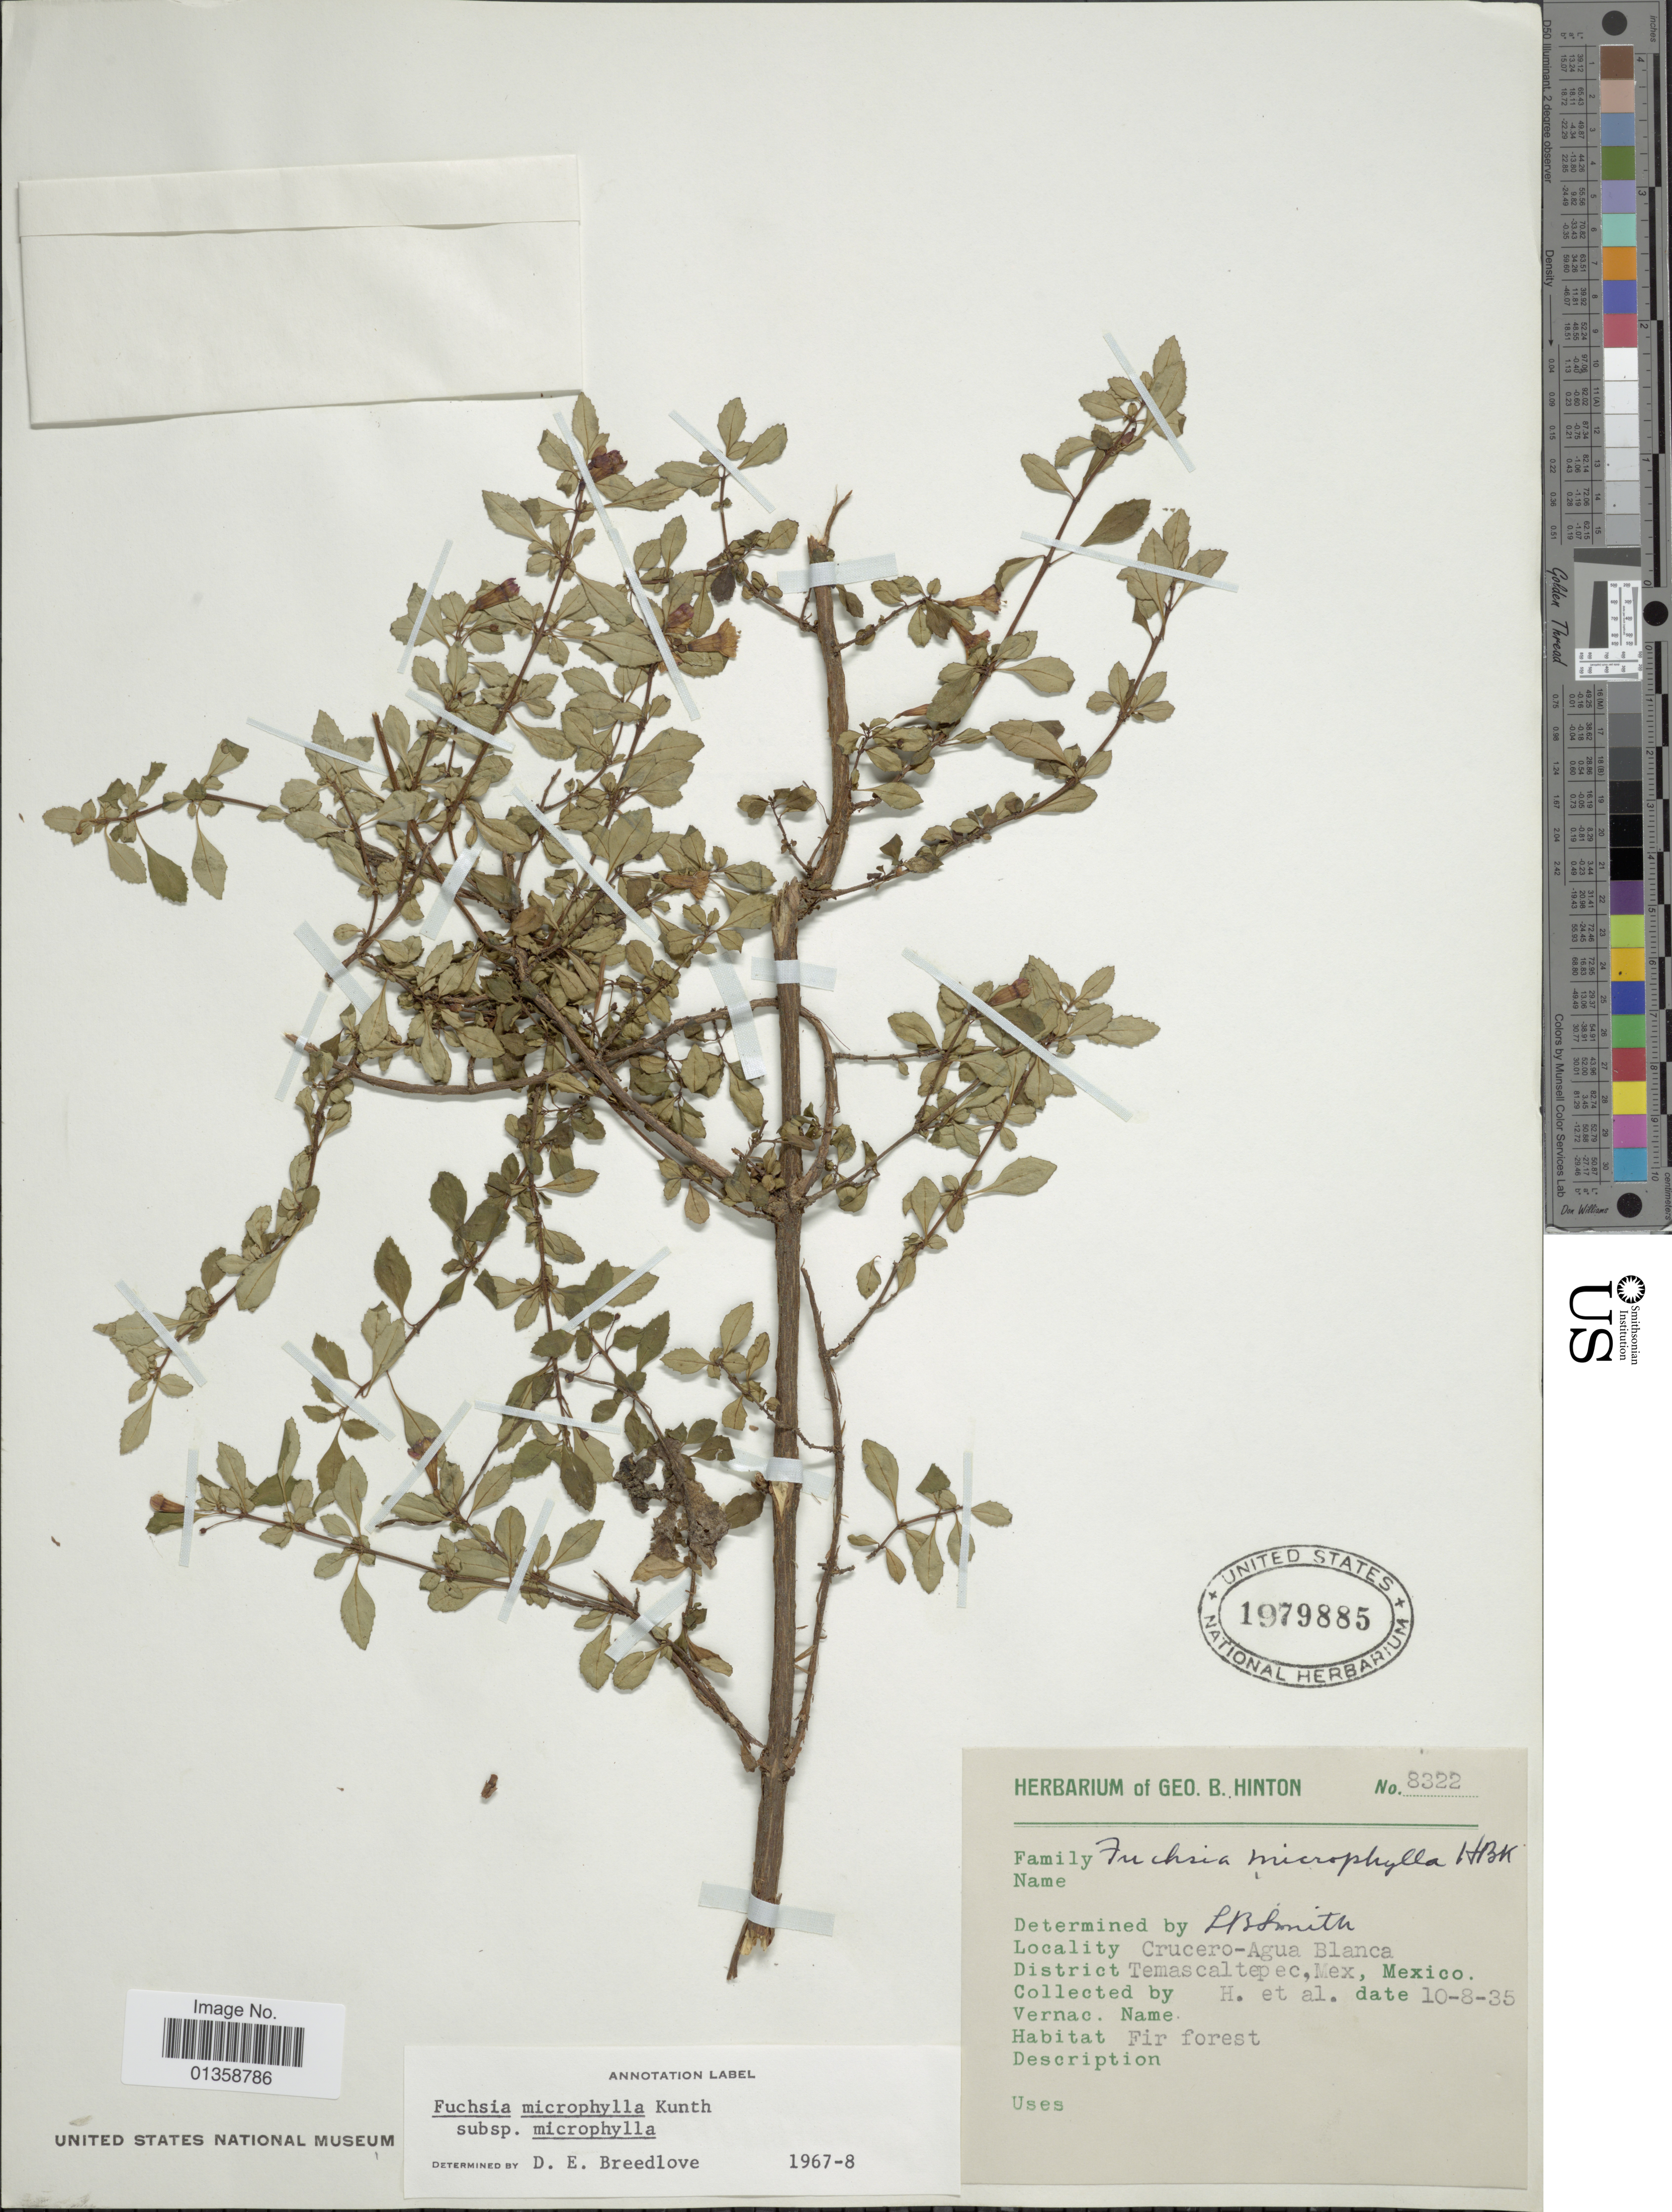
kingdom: Plantae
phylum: Tracheophyta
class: Magnoliopsida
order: Myrtales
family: Onagraceae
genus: Fuchsia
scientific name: Fuchsia microphylla subsp. microphylla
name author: Kunth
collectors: G. B. Hinton & et al.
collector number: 8322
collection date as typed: Transcribed d/m/y: 10/8/35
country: Mexico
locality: Crucero-Agua Blanca, District Temascaltepec, Mex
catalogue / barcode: US 1979885